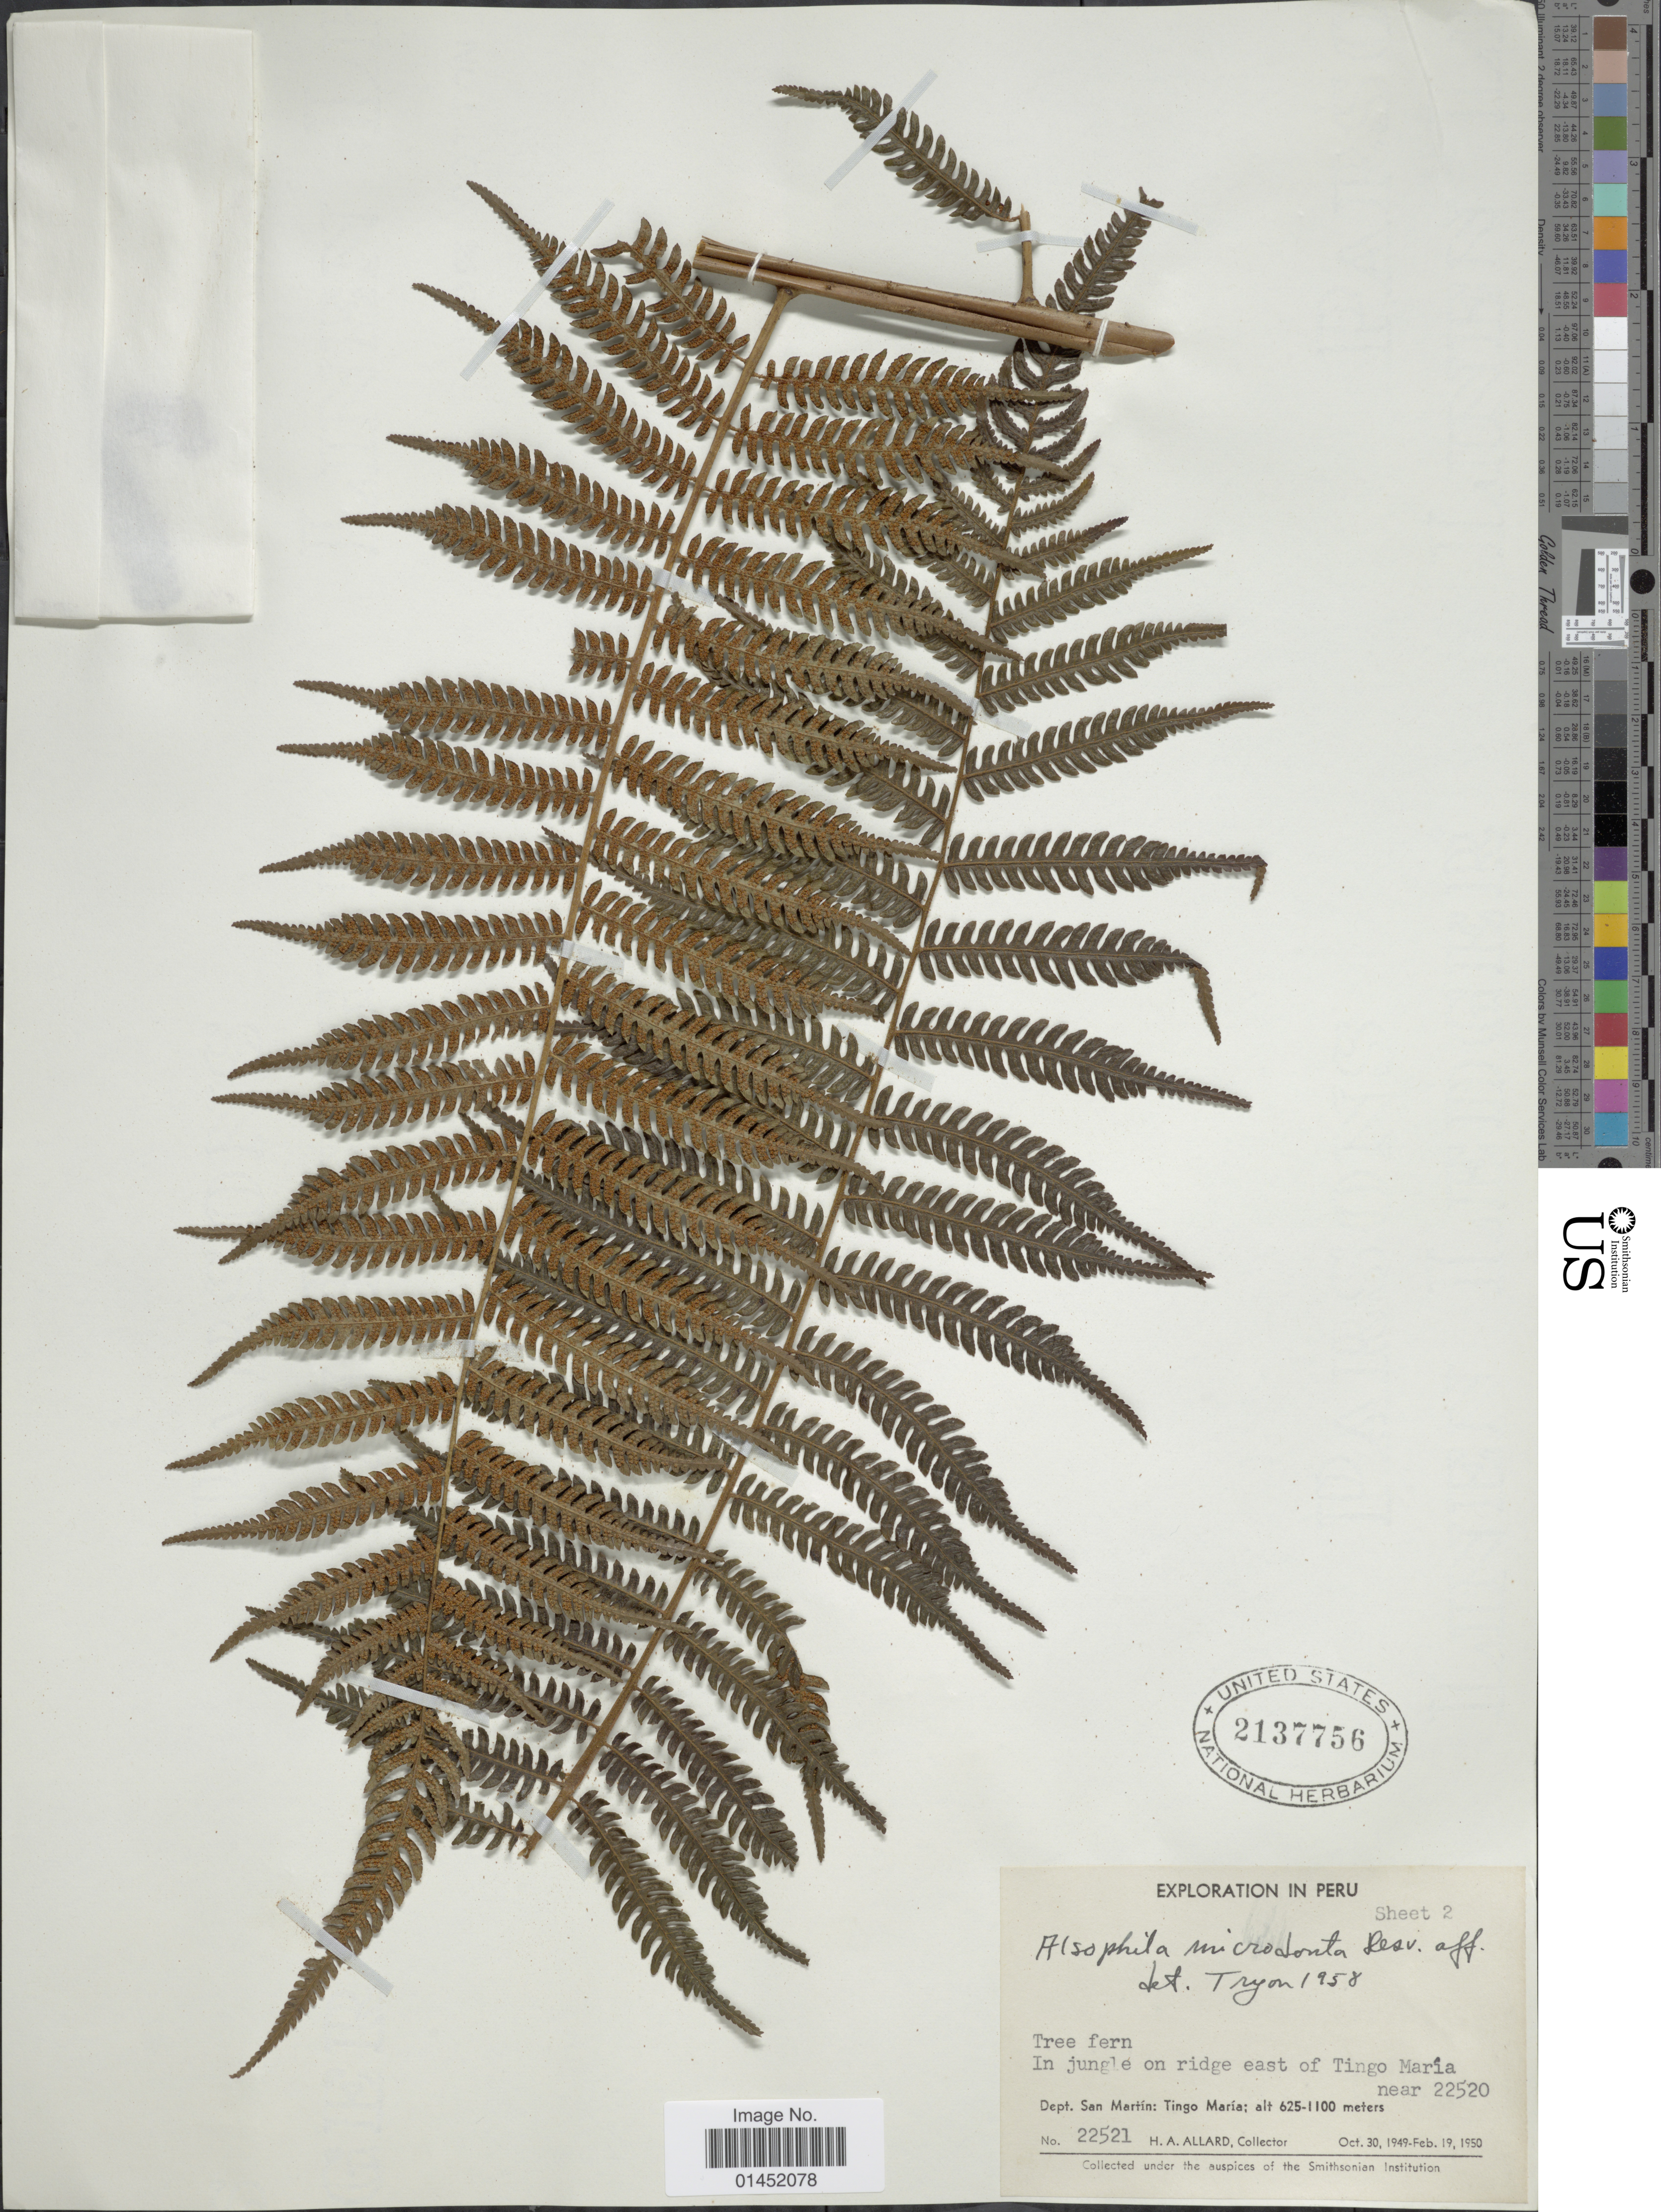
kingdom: Plantae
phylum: Tracheophyta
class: Polypodiopsida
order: Cyatheales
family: Cyatheaceae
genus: Cyathea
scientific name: Cyathea microdonta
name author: (Desv.) Domin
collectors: H. A. Allard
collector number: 22521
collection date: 1949-10-30/1950-02-19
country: Peru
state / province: San Martín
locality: In jungle on ridge east of Tingo María. Dept. San Martín: Tingo María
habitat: in jungle on ridge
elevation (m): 625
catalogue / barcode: US 2137756